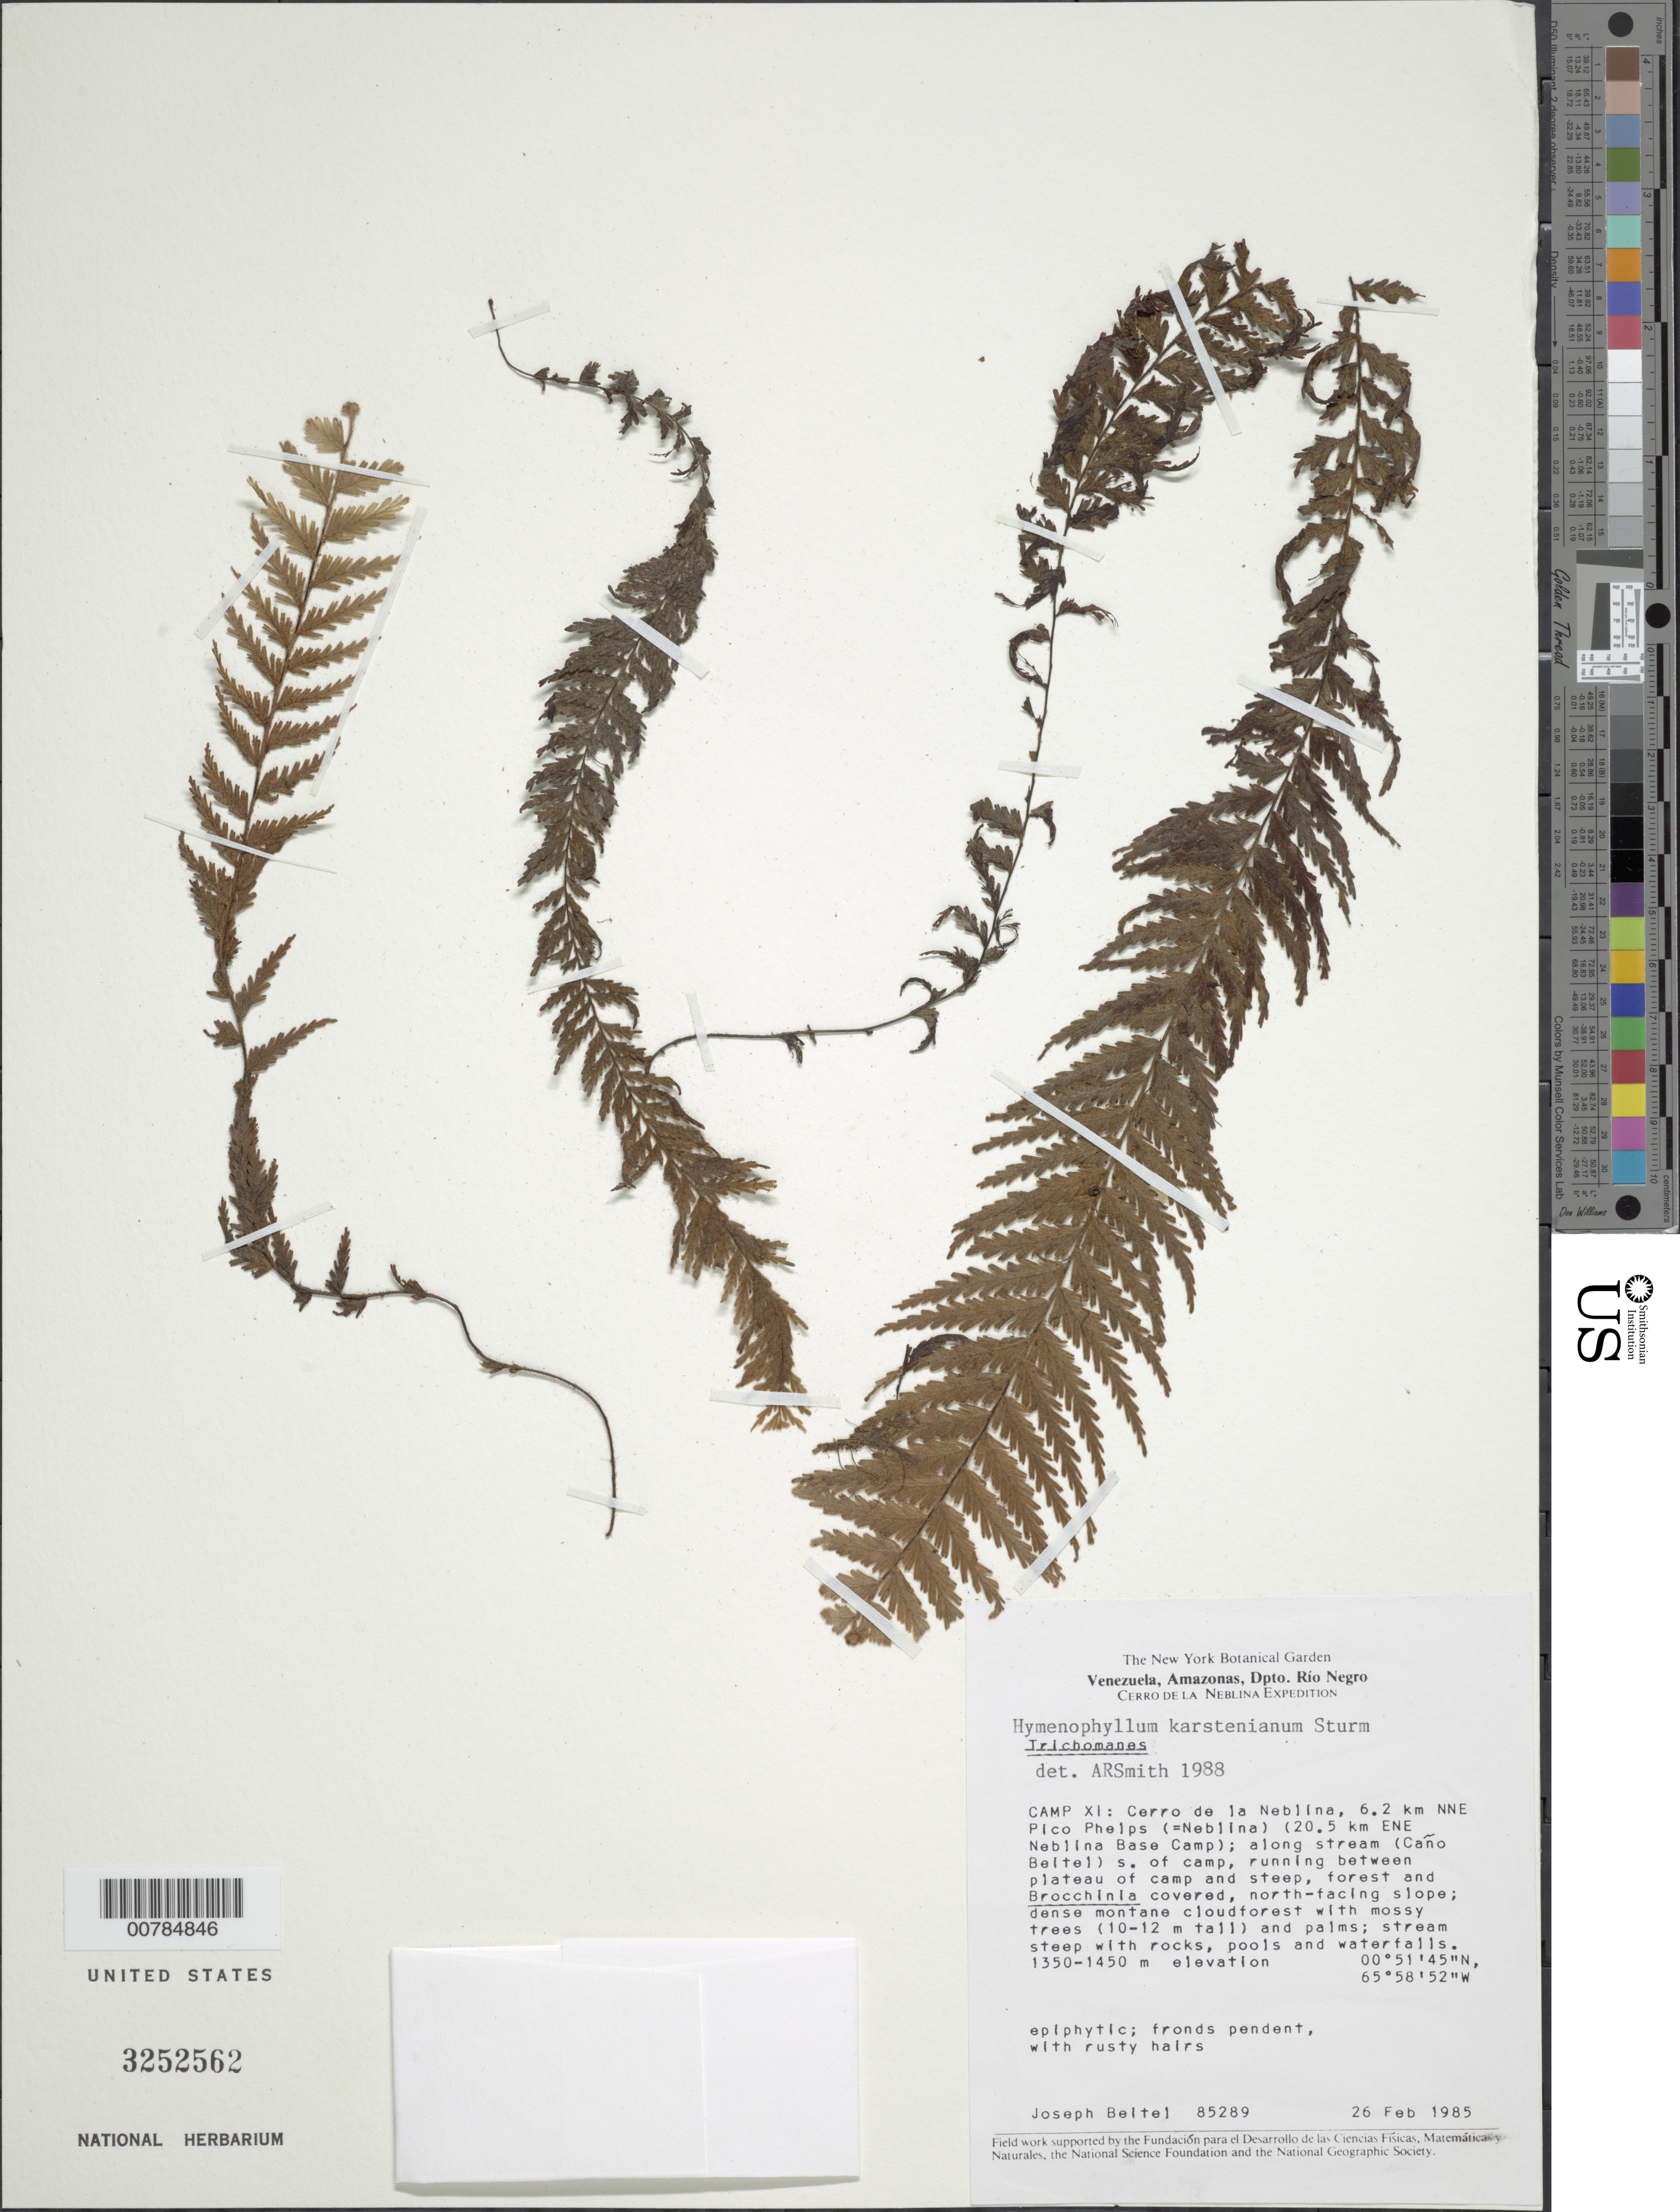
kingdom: Plantae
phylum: Tracheophyta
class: Polypodiopsida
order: Hymenophyllales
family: Hymenophyllaceae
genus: Hymenophyllum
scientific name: Hymenophyllum karstenianum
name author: J.W. Sturm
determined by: Smith, Alan R., (UC)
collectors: J. M. Beitel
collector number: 85289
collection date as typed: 26-Feb-85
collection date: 1985-02-26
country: Venezuela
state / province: Amazonas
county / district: Río Negro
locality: Cerro de la Neblina, Camp XI, 6.2 km NNE Pico Phelps (= Neblina) (20.5 km ENE Neblina Base Camp), along stream (Caño Beiltel) S of camp, running between plateau of camp and steep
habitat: Dense montane cloud forest with mossy trees (10-12 m tall) and palms; stream steep with rocks, pools and waterfalls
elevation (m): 1350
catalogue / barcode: US 3252562